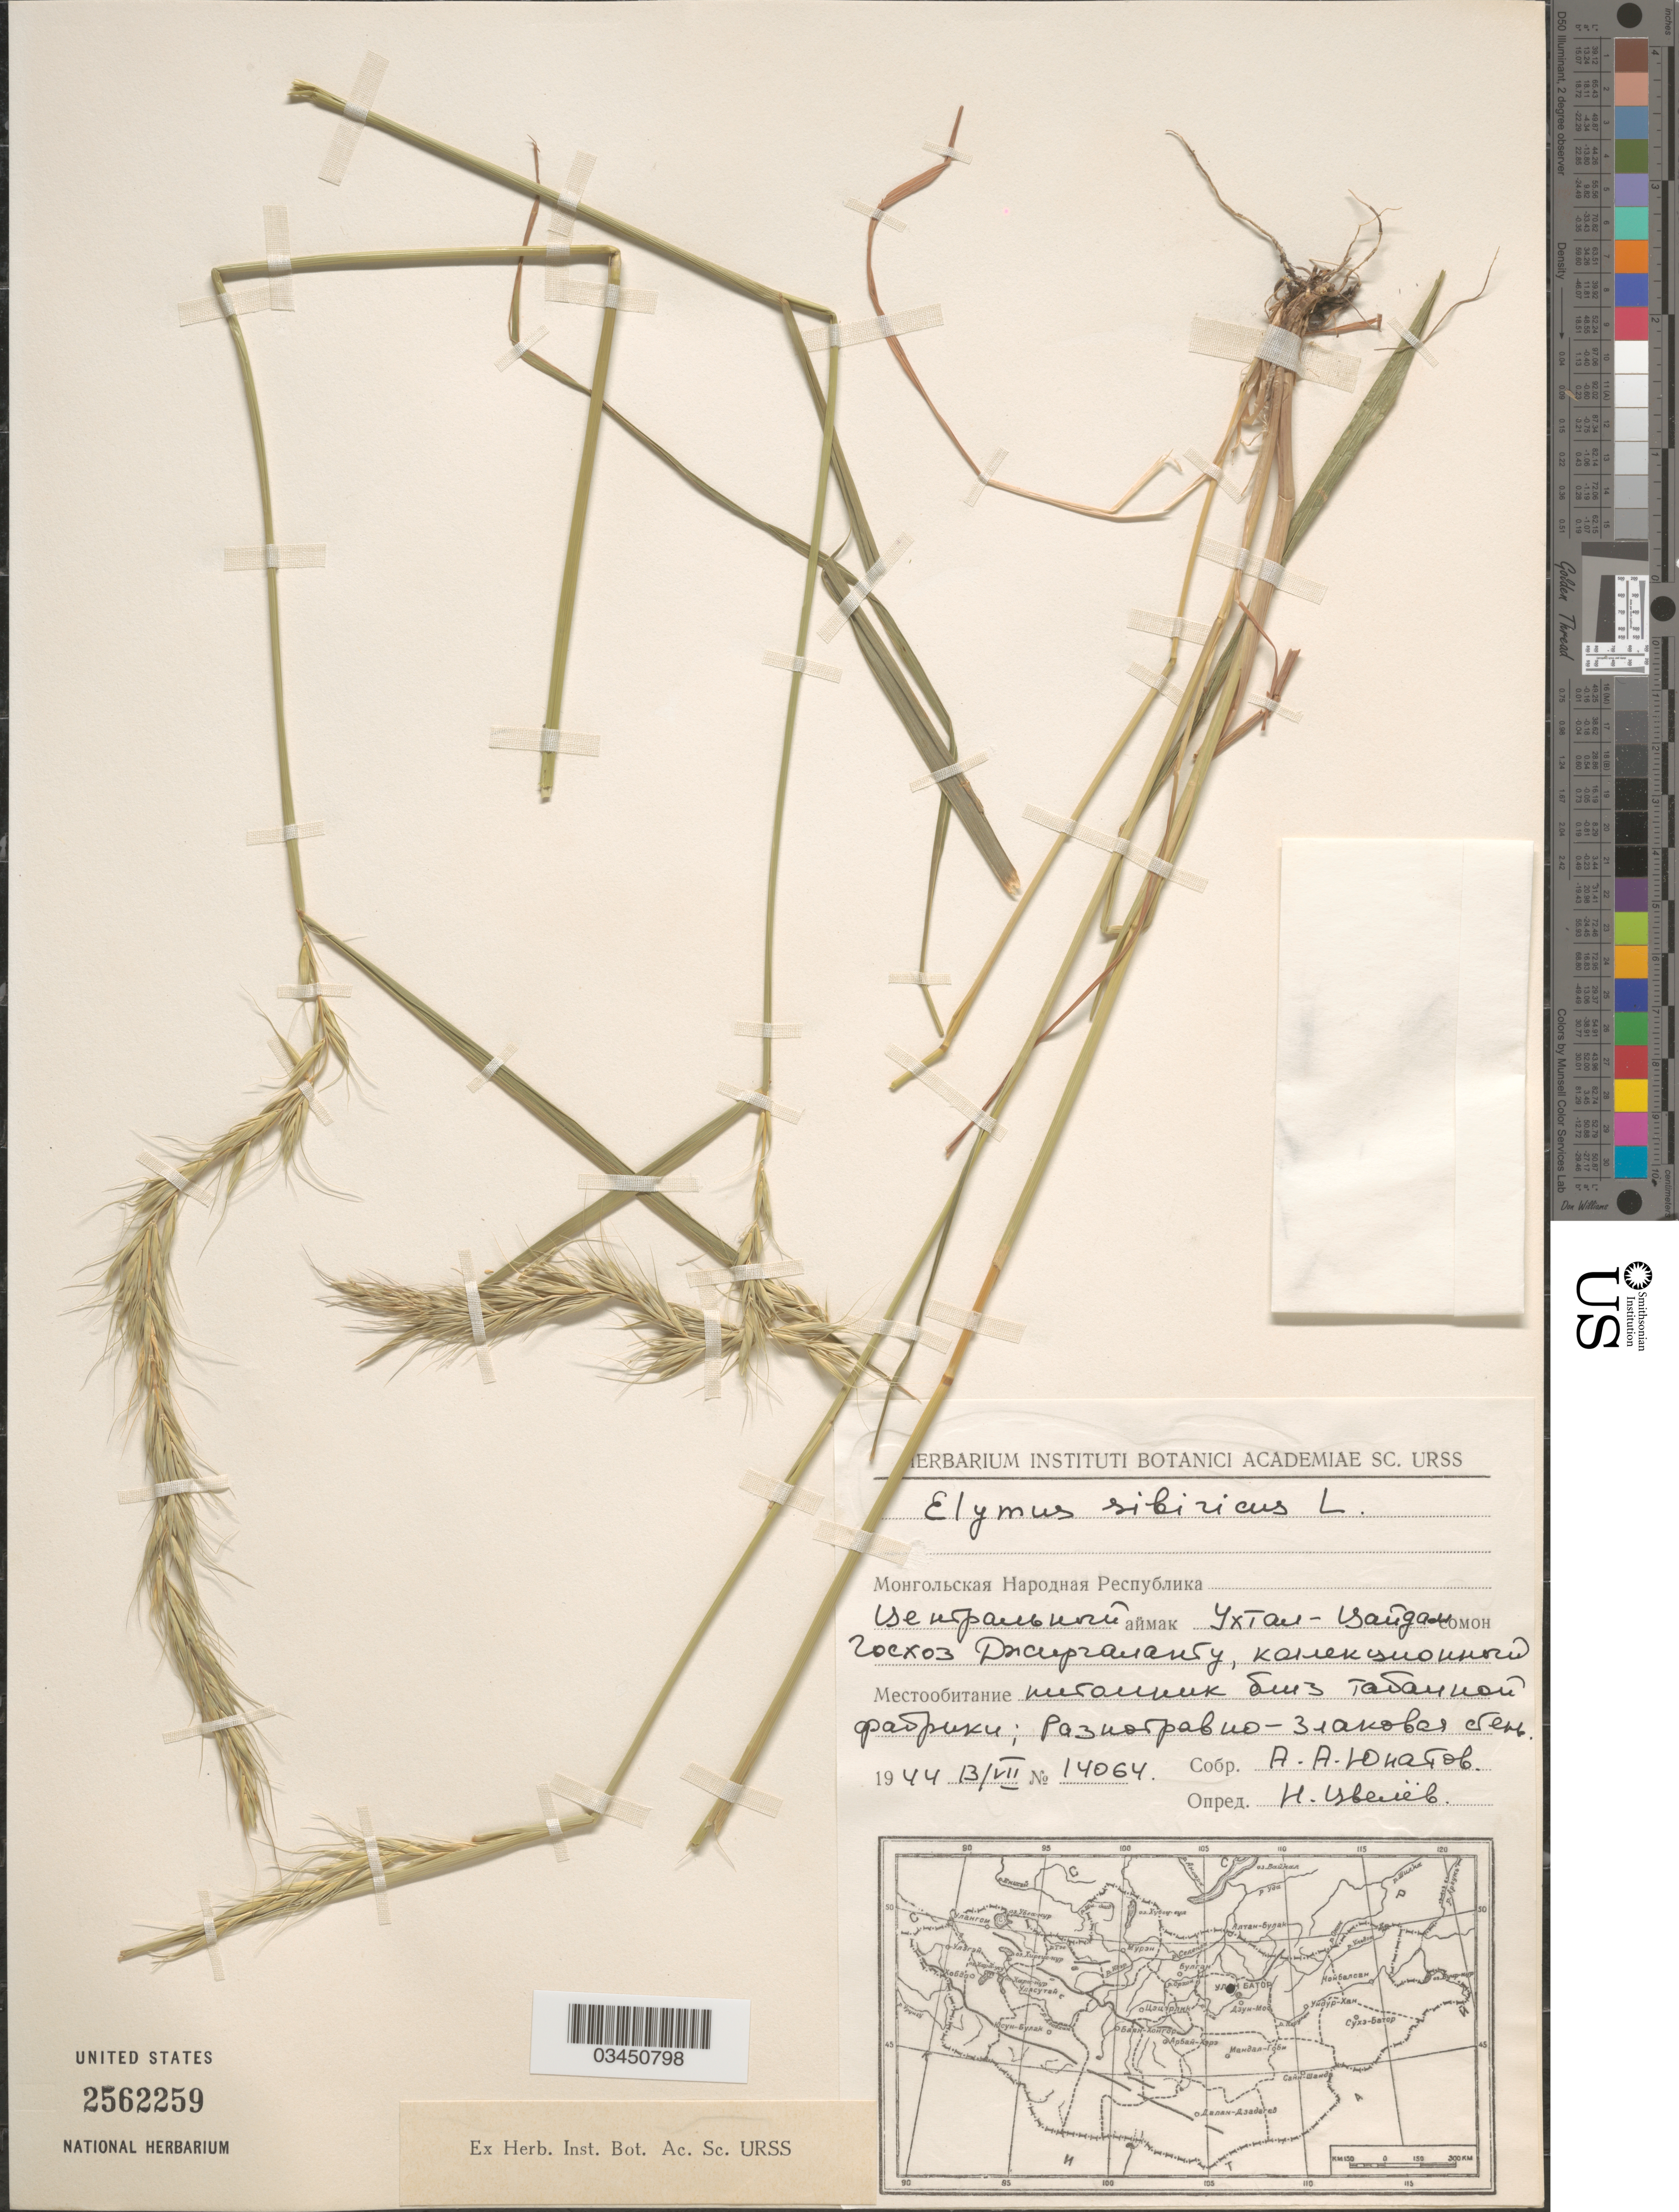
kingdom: Plantae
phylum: Tracheophyta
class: Liliopsida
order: Poales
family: Poaceae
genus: Elymus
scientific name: Elymus sibiricus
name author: L.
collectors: A. Unatov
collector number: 14064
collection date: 1944-07-13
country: Mongolia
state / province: Tov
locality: Jargalant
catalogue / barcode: US 2562259